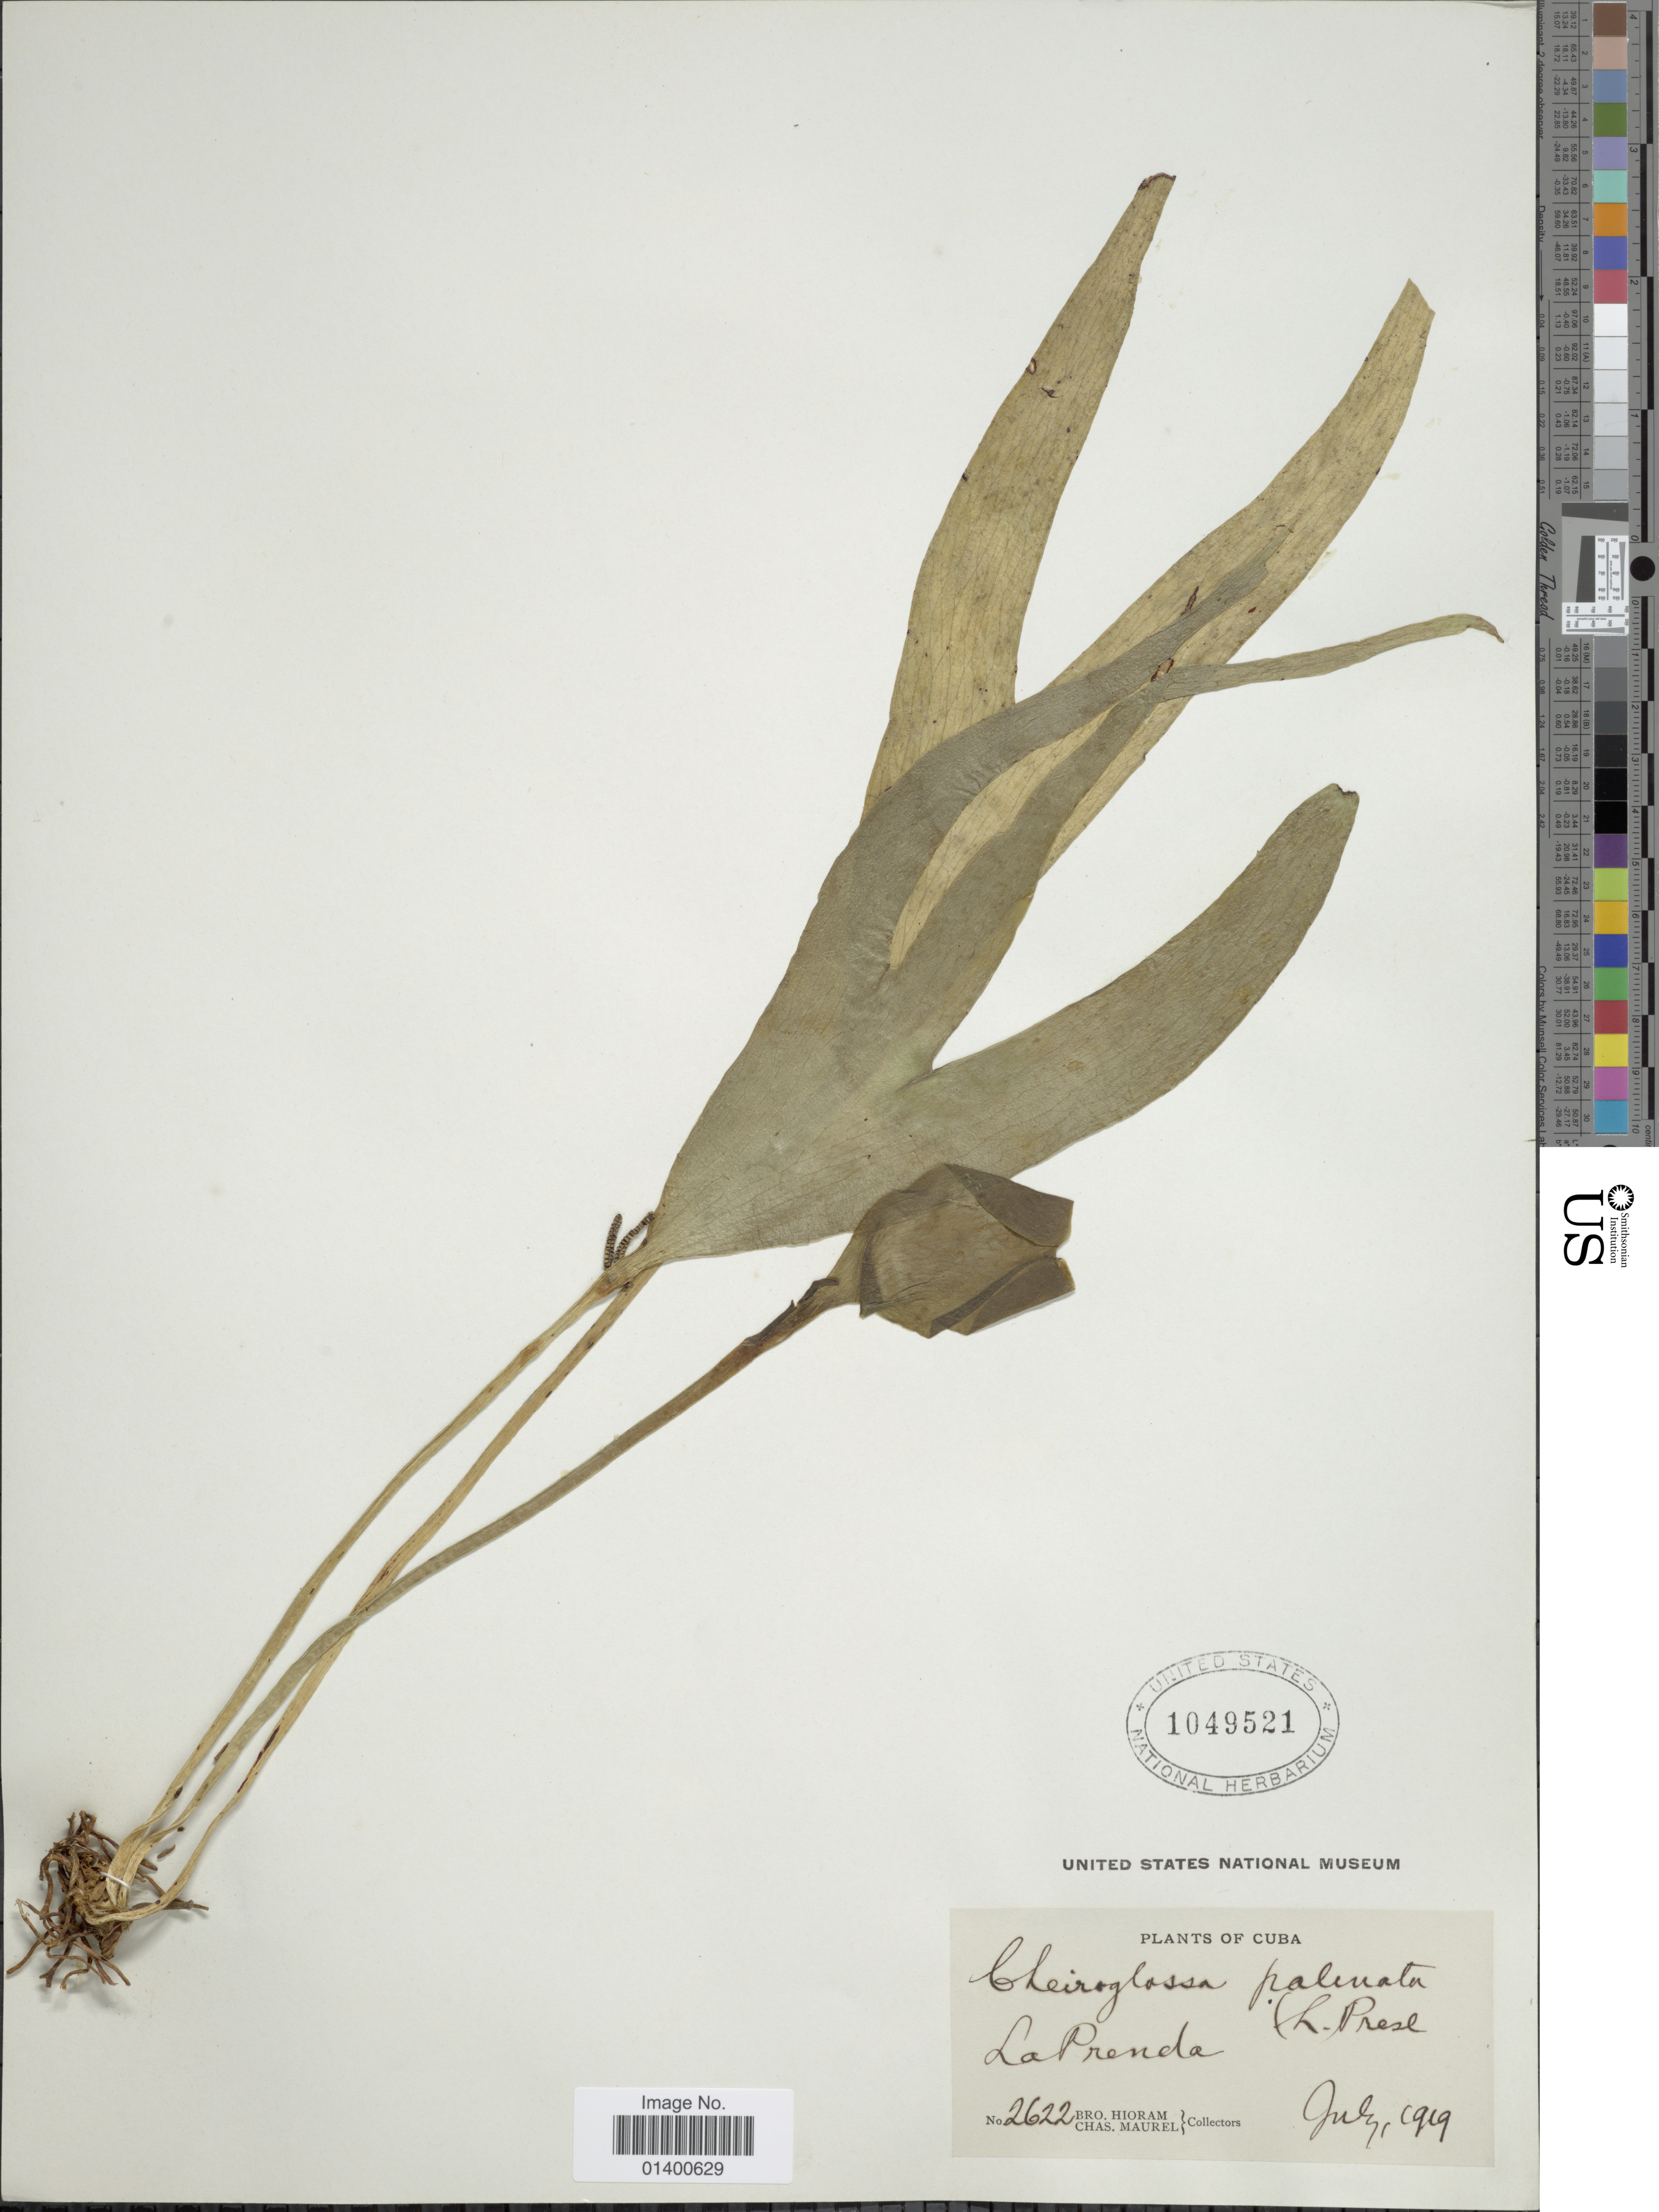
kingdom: Plantae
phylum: Tracheophyta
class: Polypodiopsida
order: Ophioglossales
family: Ophioglossaceae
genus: Cheiroglossa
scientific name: Cheiroglossa palmata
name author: (L.) C. Presl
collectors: Bro. Hioram & C. Maurel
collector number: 2622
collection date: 1919-07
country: Cuba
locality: La Prenda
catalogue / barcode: US 1049521